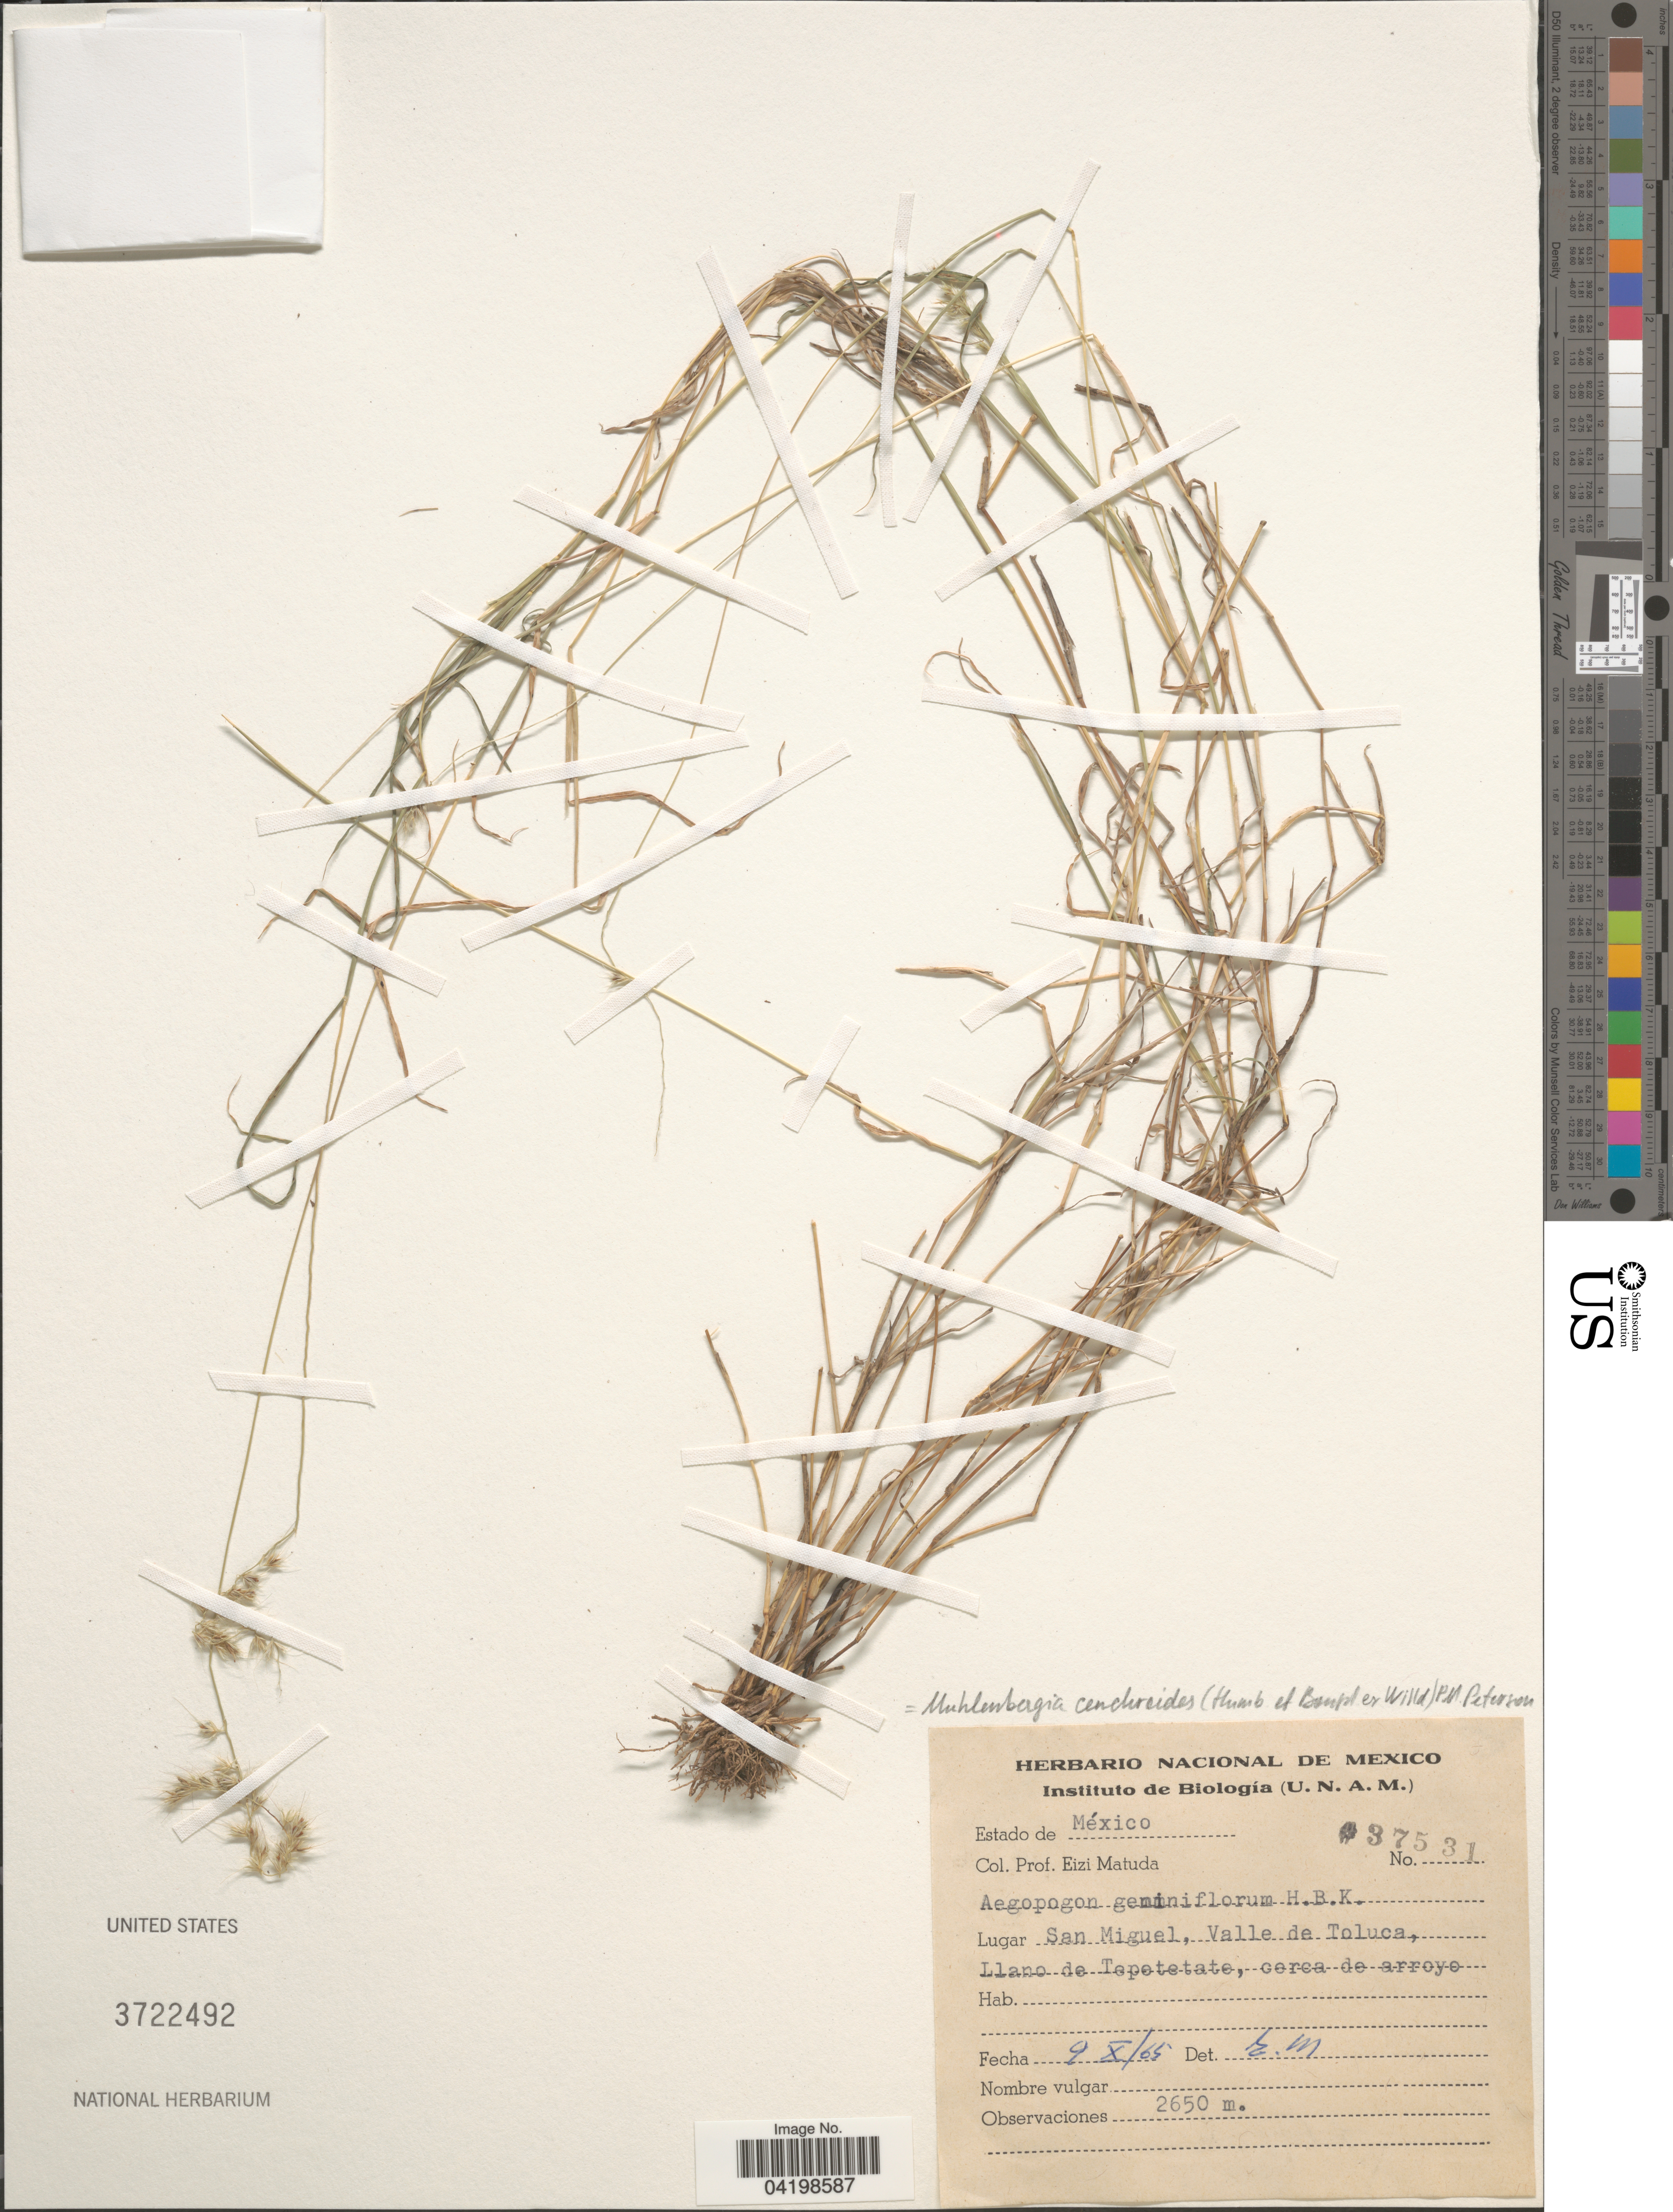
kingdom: Plantae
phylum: Tracheophyta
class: Liliopsida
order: Poales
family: Poaceae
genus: Muhlenbergia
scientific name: Muhlenbergia cenchroides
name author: (Humb. & Bonpl. ex Willd.) P.M. Peterson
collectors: E. Matuda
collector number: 37531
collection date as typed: Transcribed d/m/y: 9/10/65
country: Mexico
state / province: México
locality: San Miguel, Valle de Toluca, Llano de Tepetetate, cerca de arroyo.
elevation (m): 2650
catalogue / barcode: US 3722492